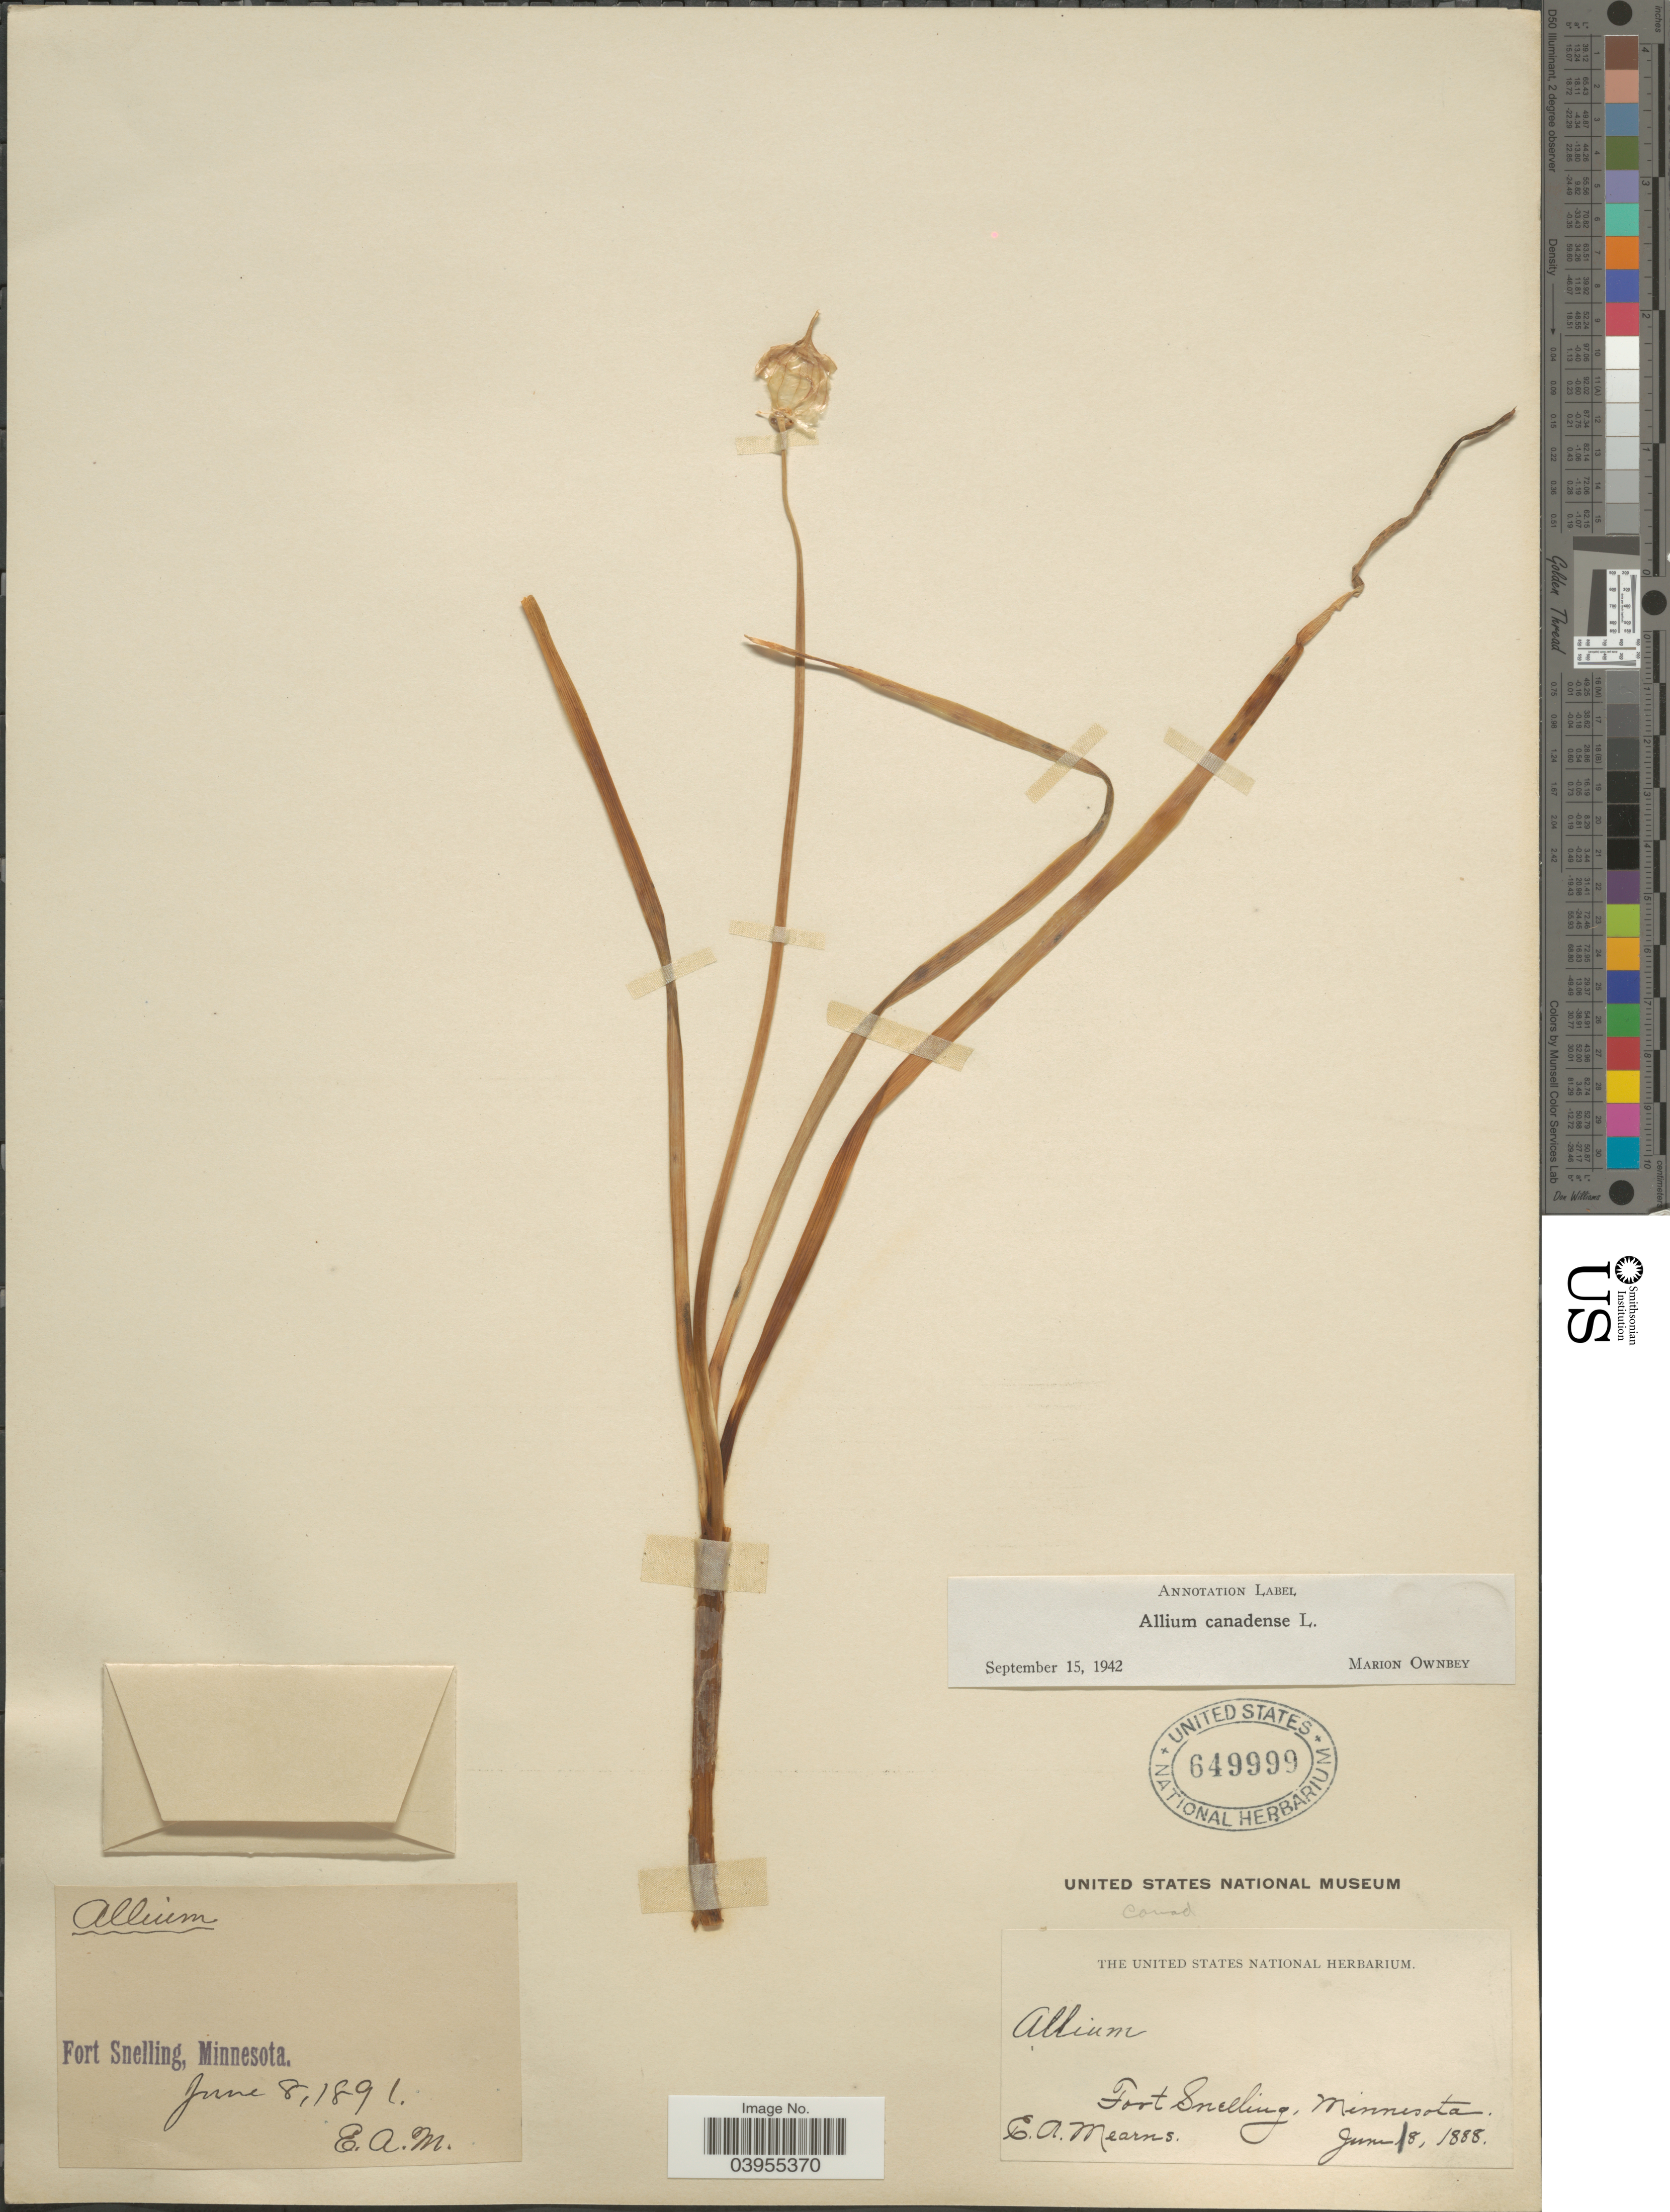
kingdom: Plantae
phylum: Tracheophyta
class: Liliopsida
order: Asparagales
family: Amaryllidaceae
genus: Allium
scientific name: Allium canadense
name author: L.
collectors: E. A. Mearns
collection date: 1891-06-08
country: United States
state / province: Minnesota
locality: Fort Snelling.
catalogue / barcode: US 649999